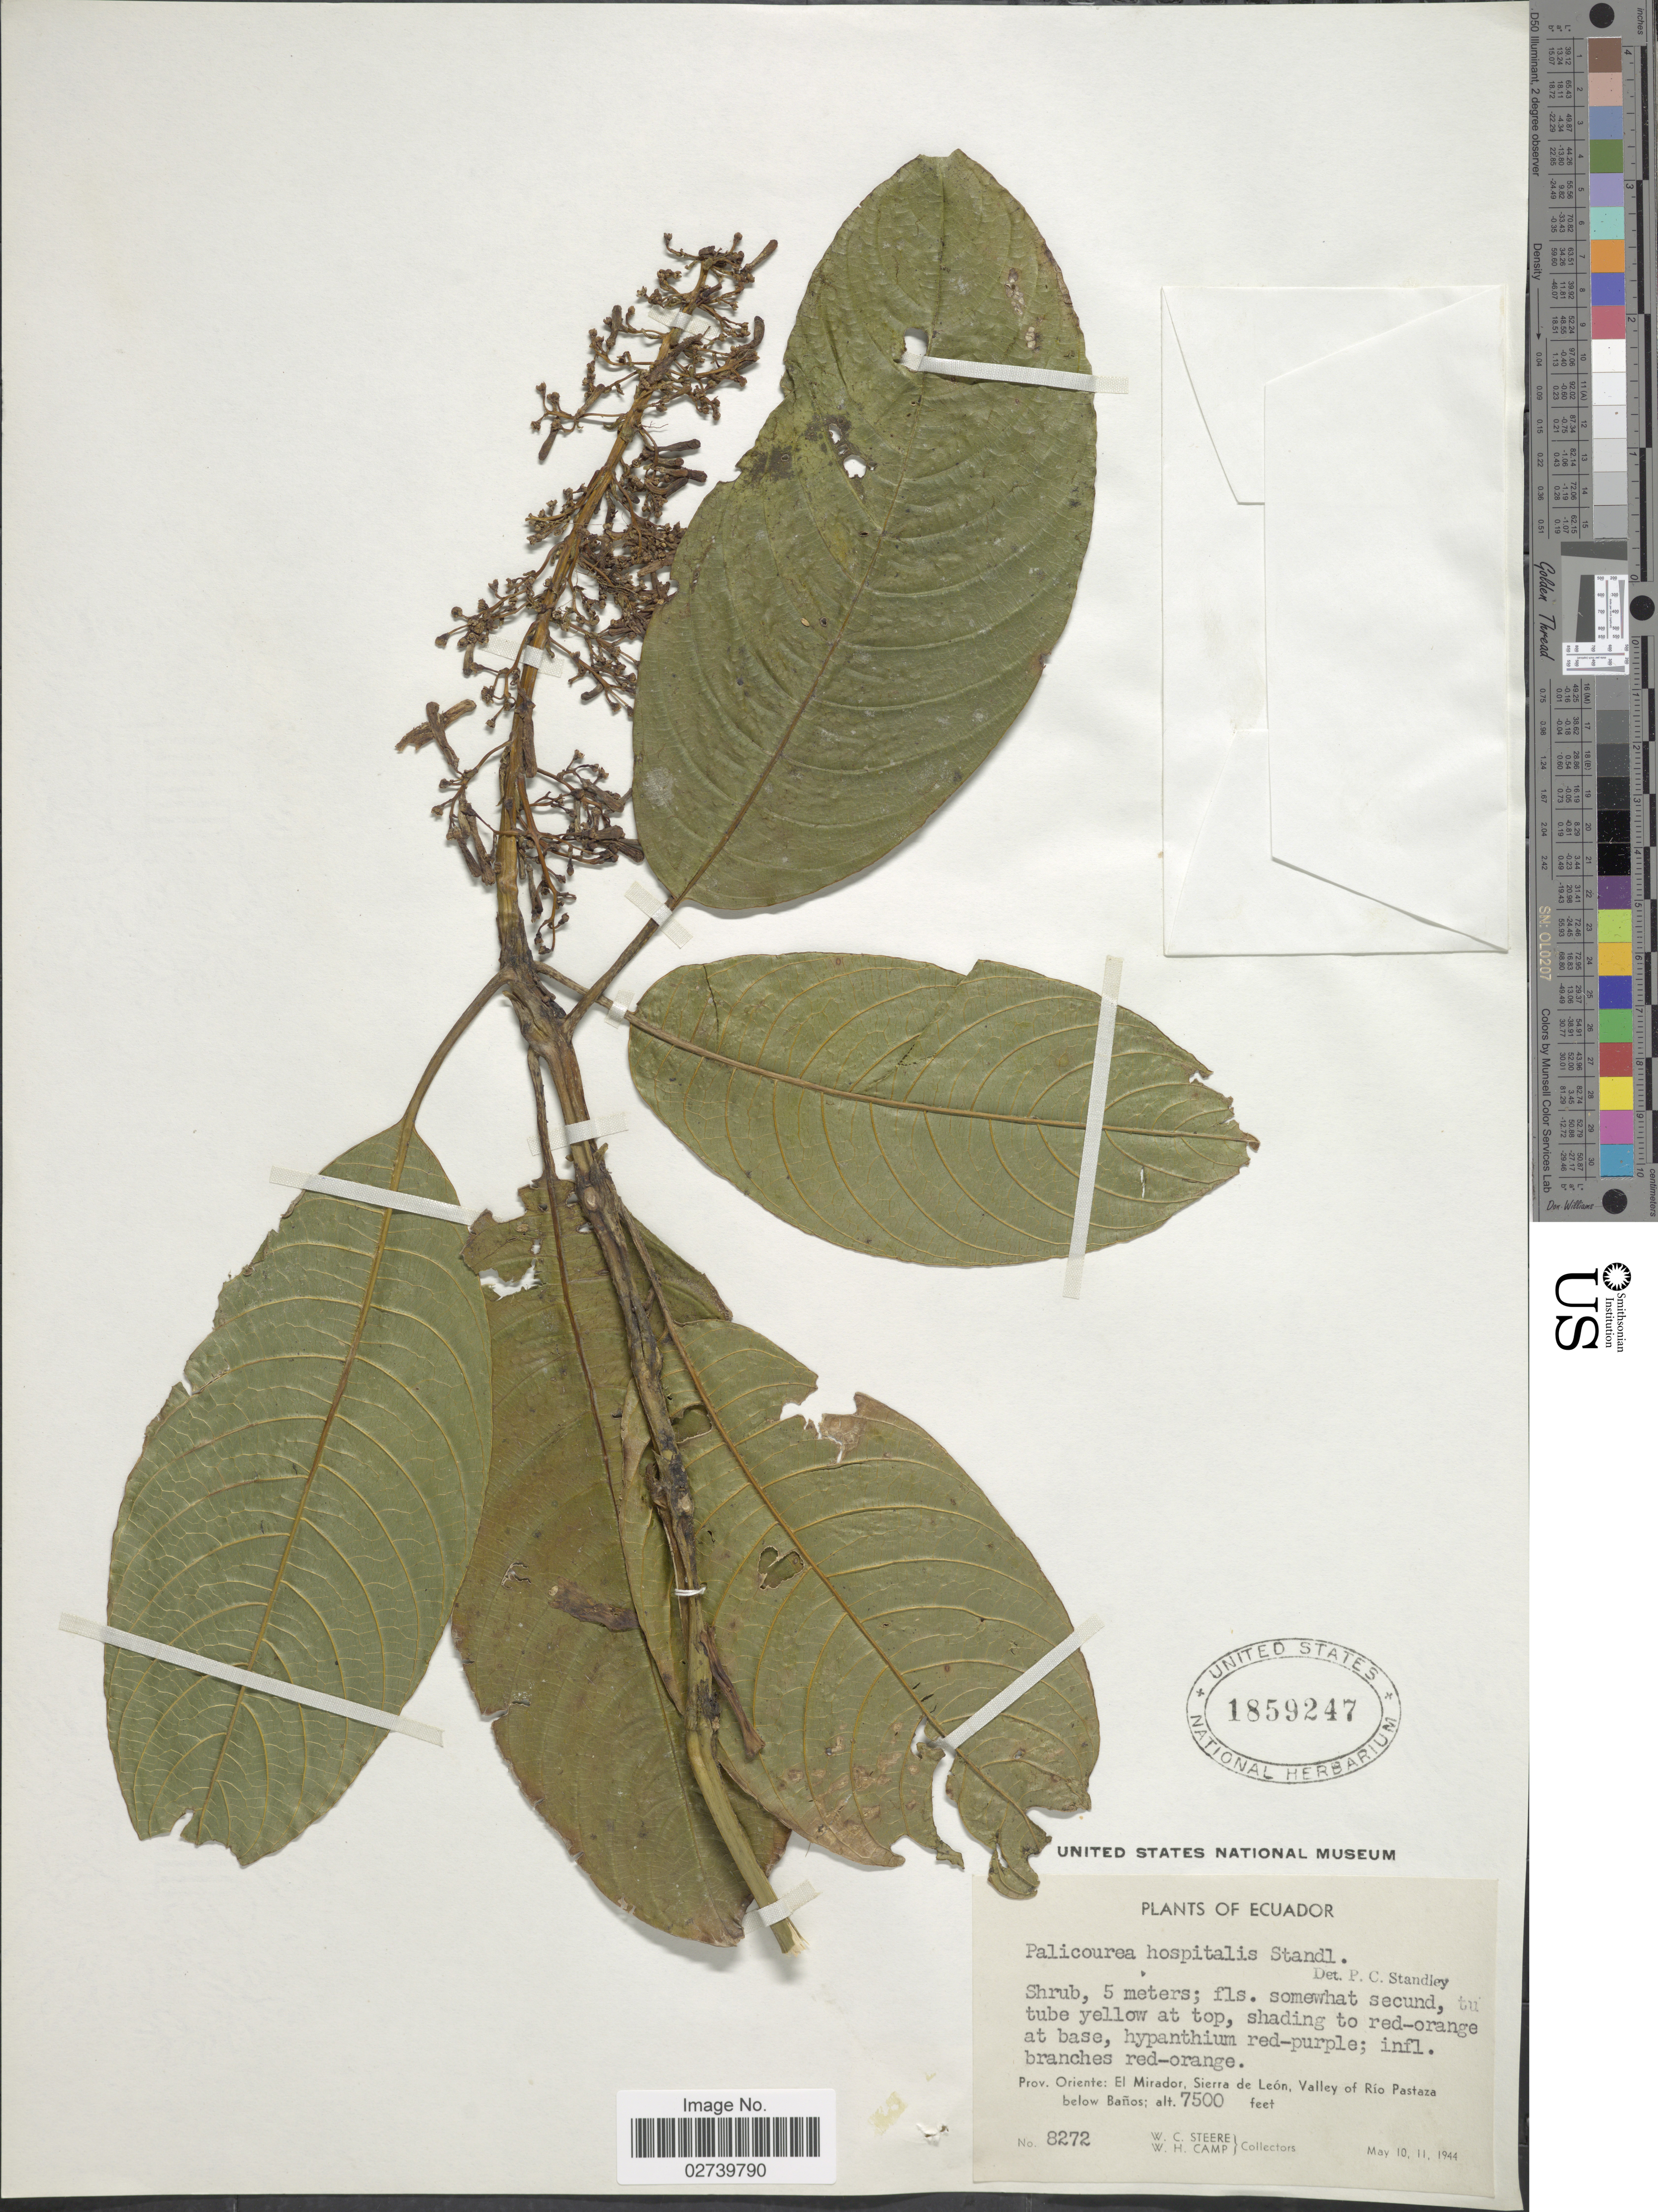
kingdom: Plantae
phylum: Tracheophyta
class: Magnoliopsida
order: Gentianales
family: Rubiaceae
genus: Palicourea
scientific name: Palicourea hospitalis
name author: Standl.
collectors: W. C. Steere & W. H. Camp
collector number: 8282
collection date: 1944-05-10/1944-05-11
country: Ecuador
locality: Prov. Oriente: El Mirador, Sierra de León, Valley of Río Pastaza below Baños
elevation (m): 2286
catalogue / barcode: US 1859247